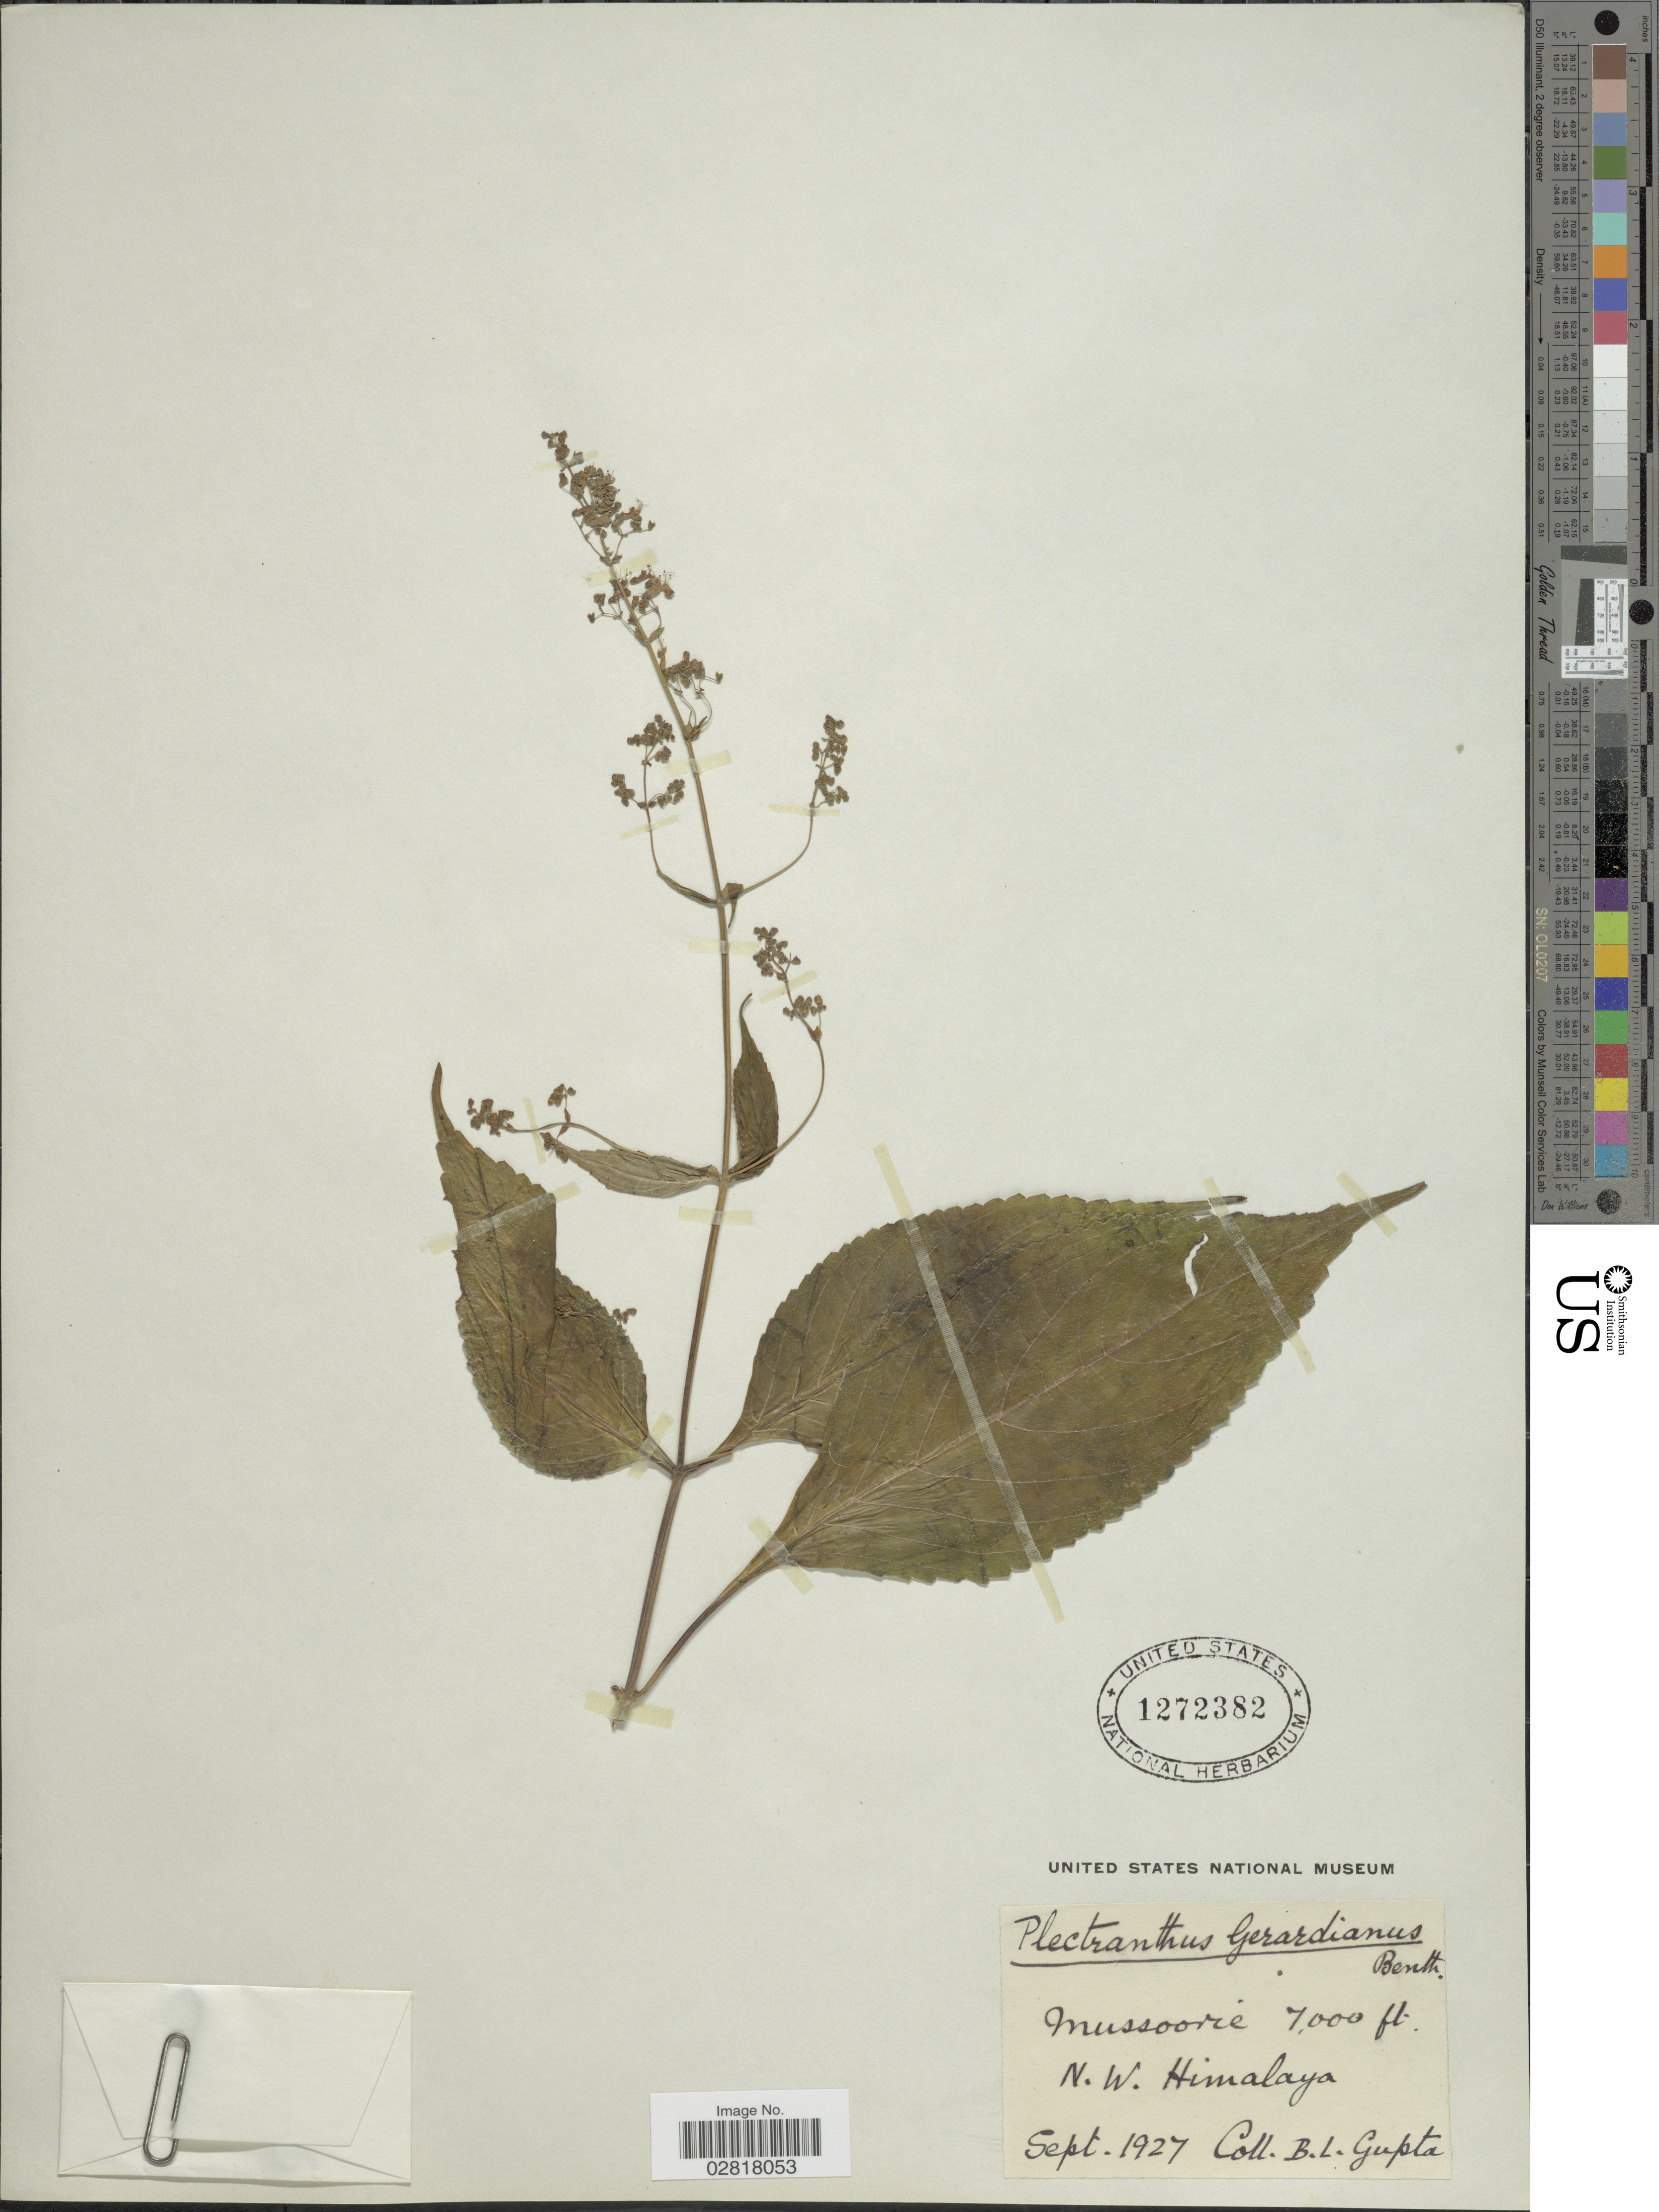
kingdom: Plantae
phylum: Tracheophyta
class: Magnoliopsida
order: Lamiales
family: Lamiaceae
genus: Plectranthus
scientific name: Plectranthus gerardianus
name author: Benth.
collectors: B. L. Gupta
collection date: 1927-09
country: India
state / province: Uttarakhand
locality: Mussoorie, N.W. Himalaya.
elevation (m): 2134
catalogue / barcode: US 1272382